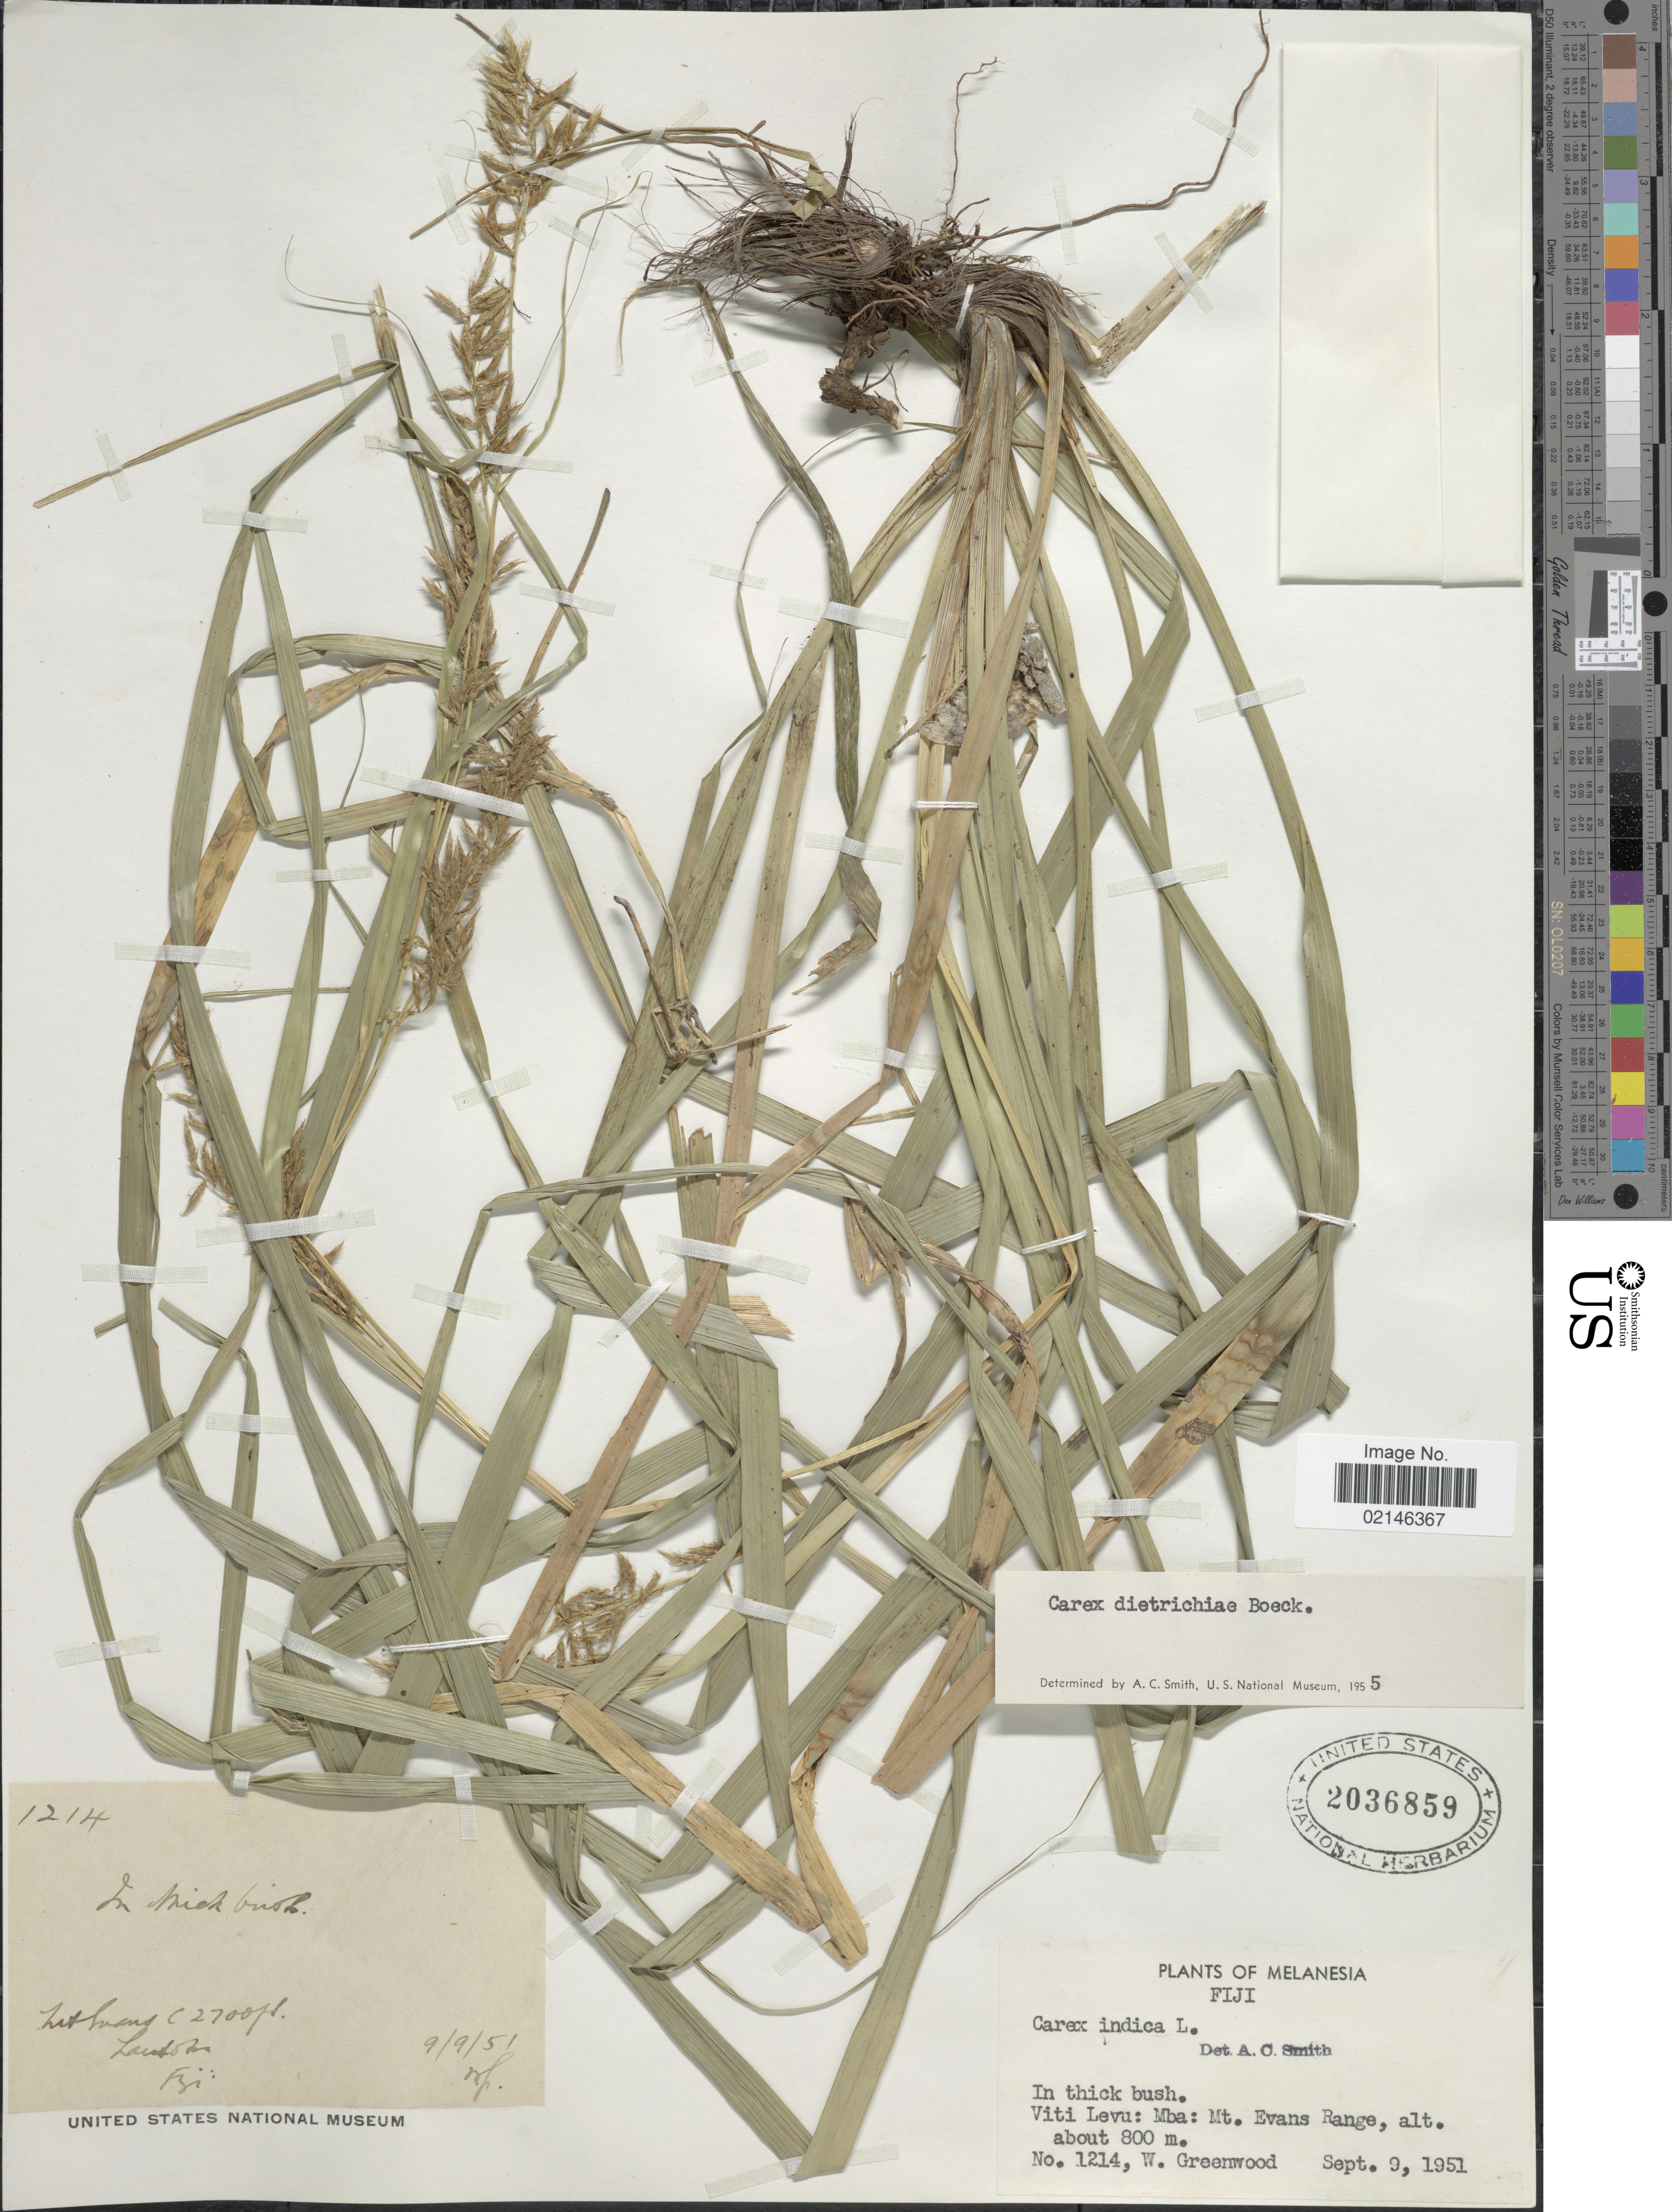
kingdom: Plantae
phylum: Tracheophyta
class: Liliopsida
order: Poales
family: Cyperaceae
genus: Carex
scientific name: Carex indica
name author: L.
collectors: W. Greenwood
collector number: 1214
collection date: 1951-09-09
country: Fiji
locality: Melanesia. Viti Levu: Mba: Mt. Evans Range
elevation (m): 800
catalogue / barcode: US 2036859